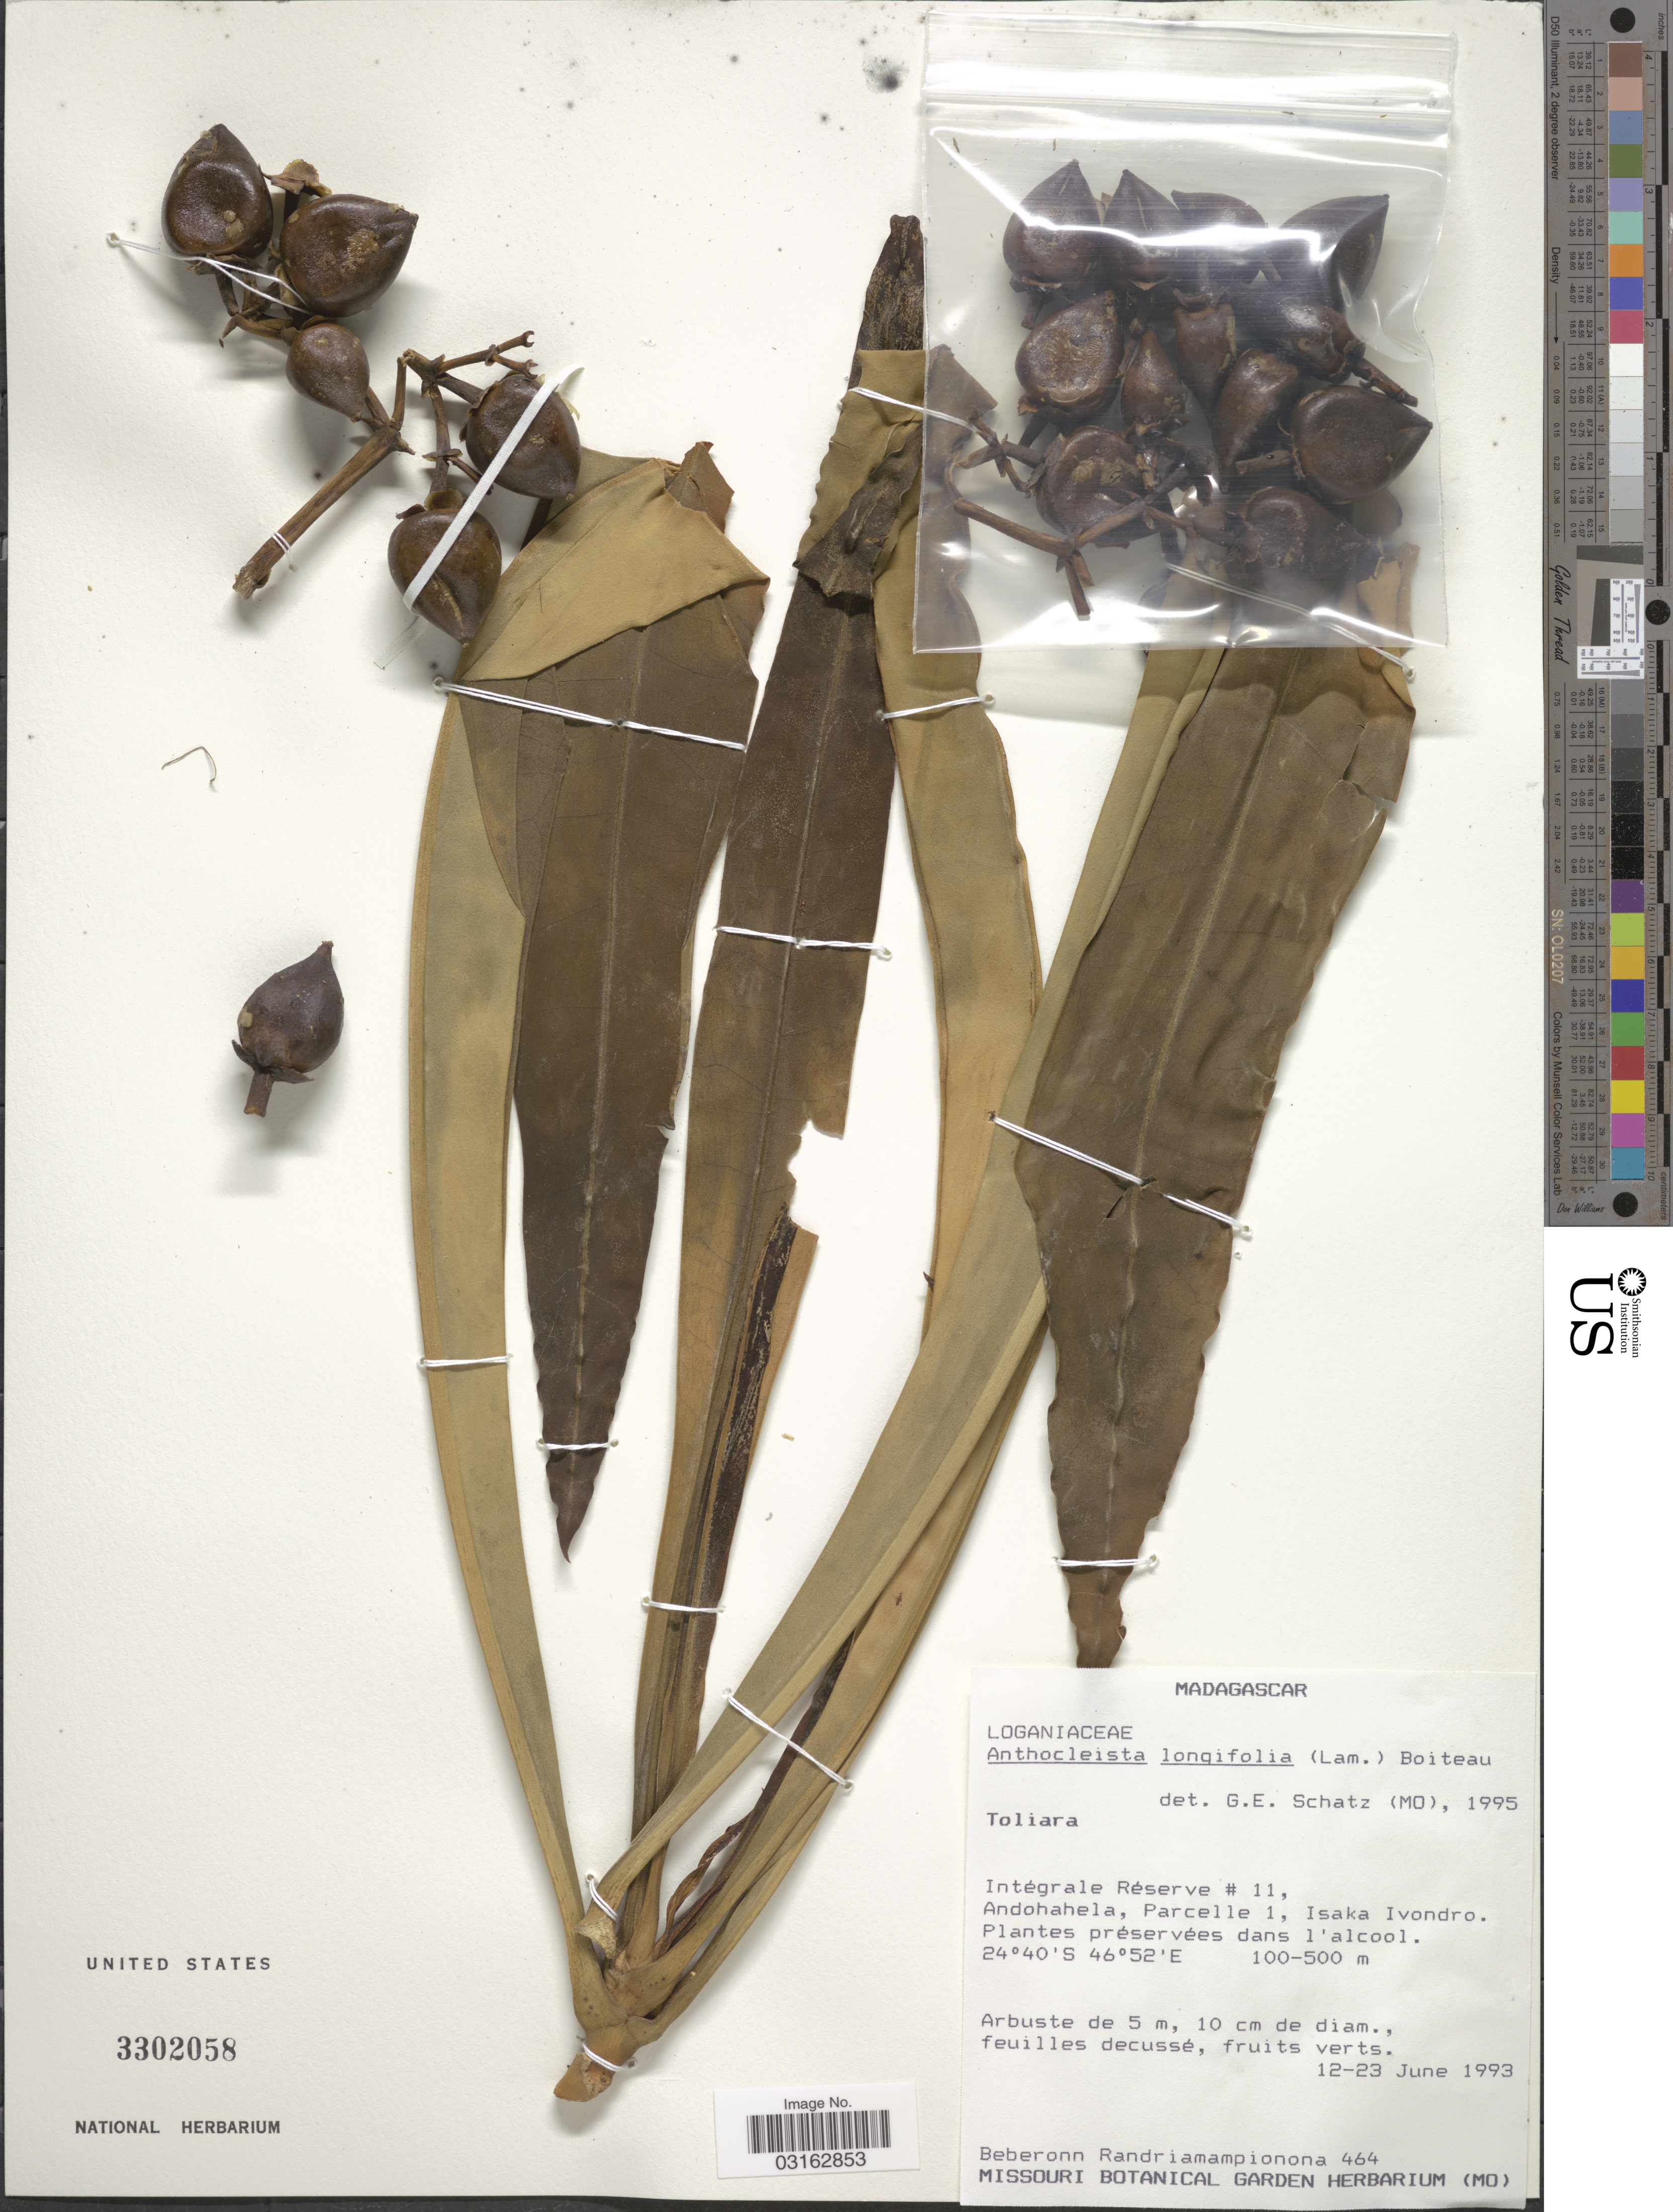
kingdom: Plantae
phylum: Tracheophyta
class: Magnoliopsida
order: Gentianales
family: Gentianaceae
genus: Anthocleista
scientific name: Anthocleista longifolia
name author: (Lam.) Boiteau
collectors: B. Randriamampionona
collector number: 464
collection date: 1993-06-12/1993-06-23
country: Madagascar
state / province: Anosy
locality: Intégrale Réserve #11, Andohahela, Parcelle 1, Isaka Ivondro.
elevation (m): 100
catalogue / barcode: US 3302058